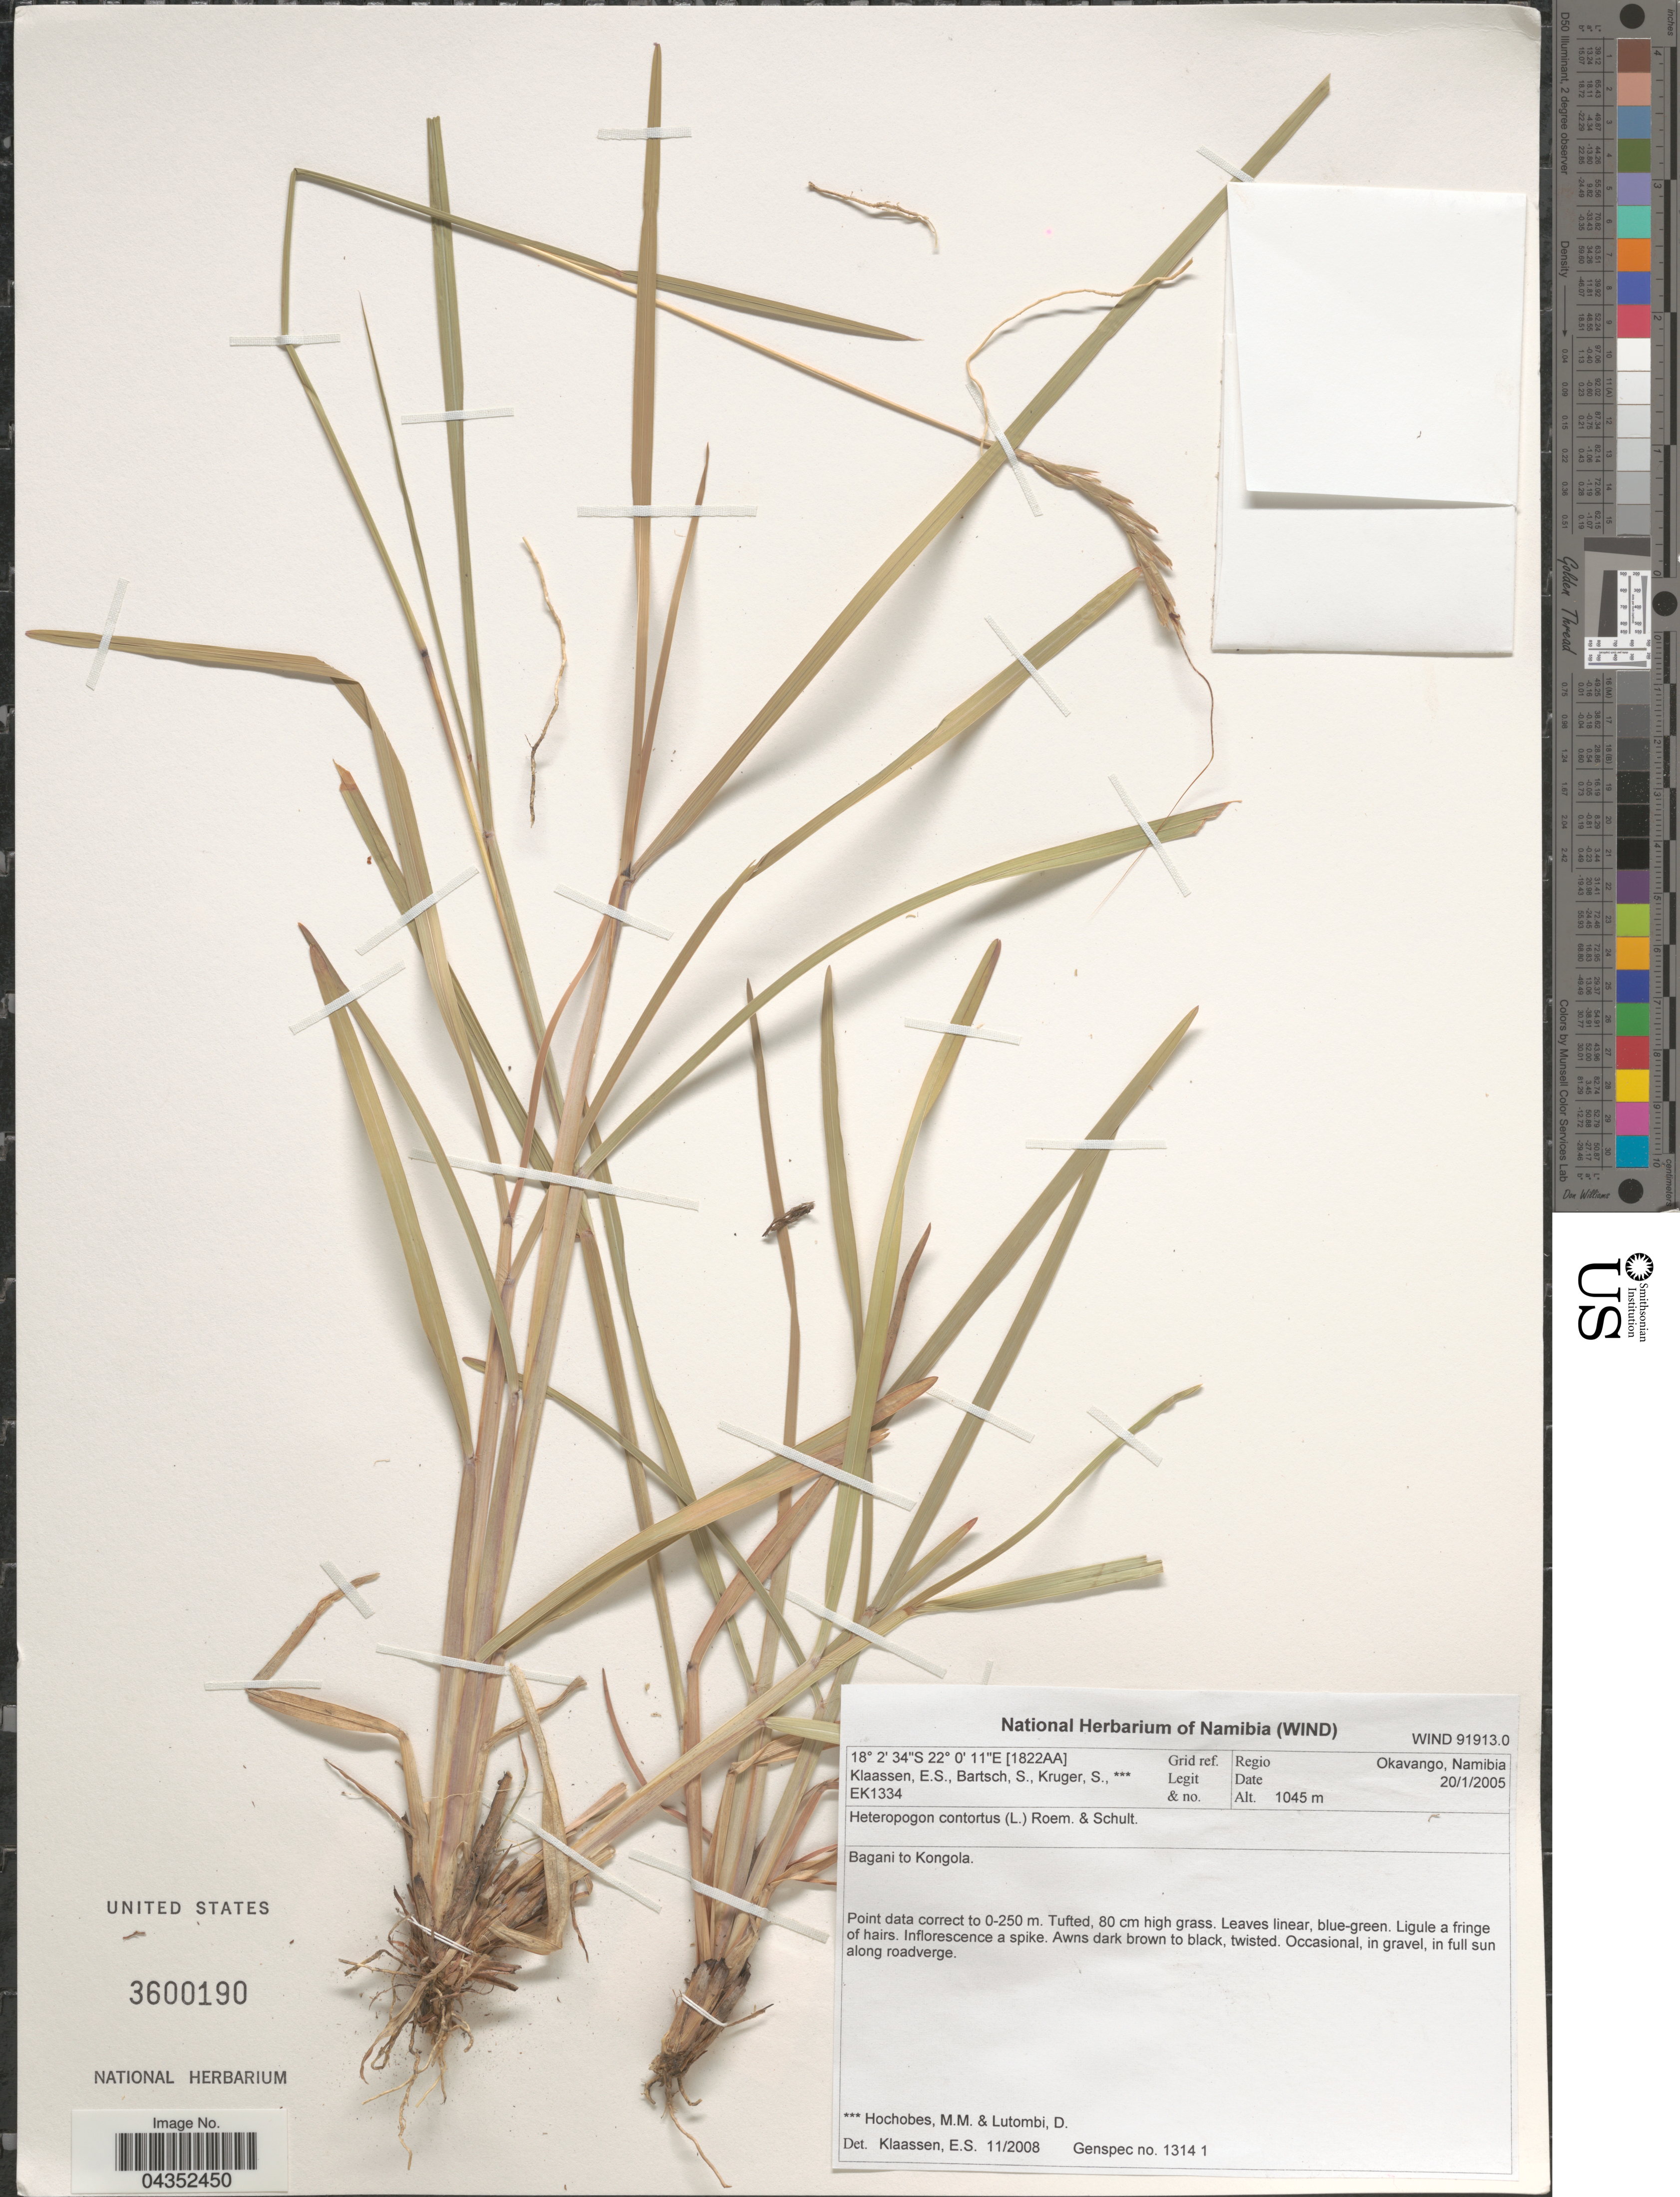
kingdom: Plantae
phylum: Tracheophyta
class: Liliopsida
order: Poales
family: Poaceae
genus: Heteropogon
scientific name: Heteropogon contortus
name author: (L.) P. Beauv. ex Roem. & Schult.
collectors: E. S. Klaassen, S. Bartsch, S. Kruger, M. Hochobes & D. Lutombi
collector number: EK1334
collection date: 2005-01-20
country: Namibia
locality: [1822AA] Grid ref. Regio Okavango. Bagani to Kongola.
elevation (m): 1045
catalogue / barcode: US 3600190